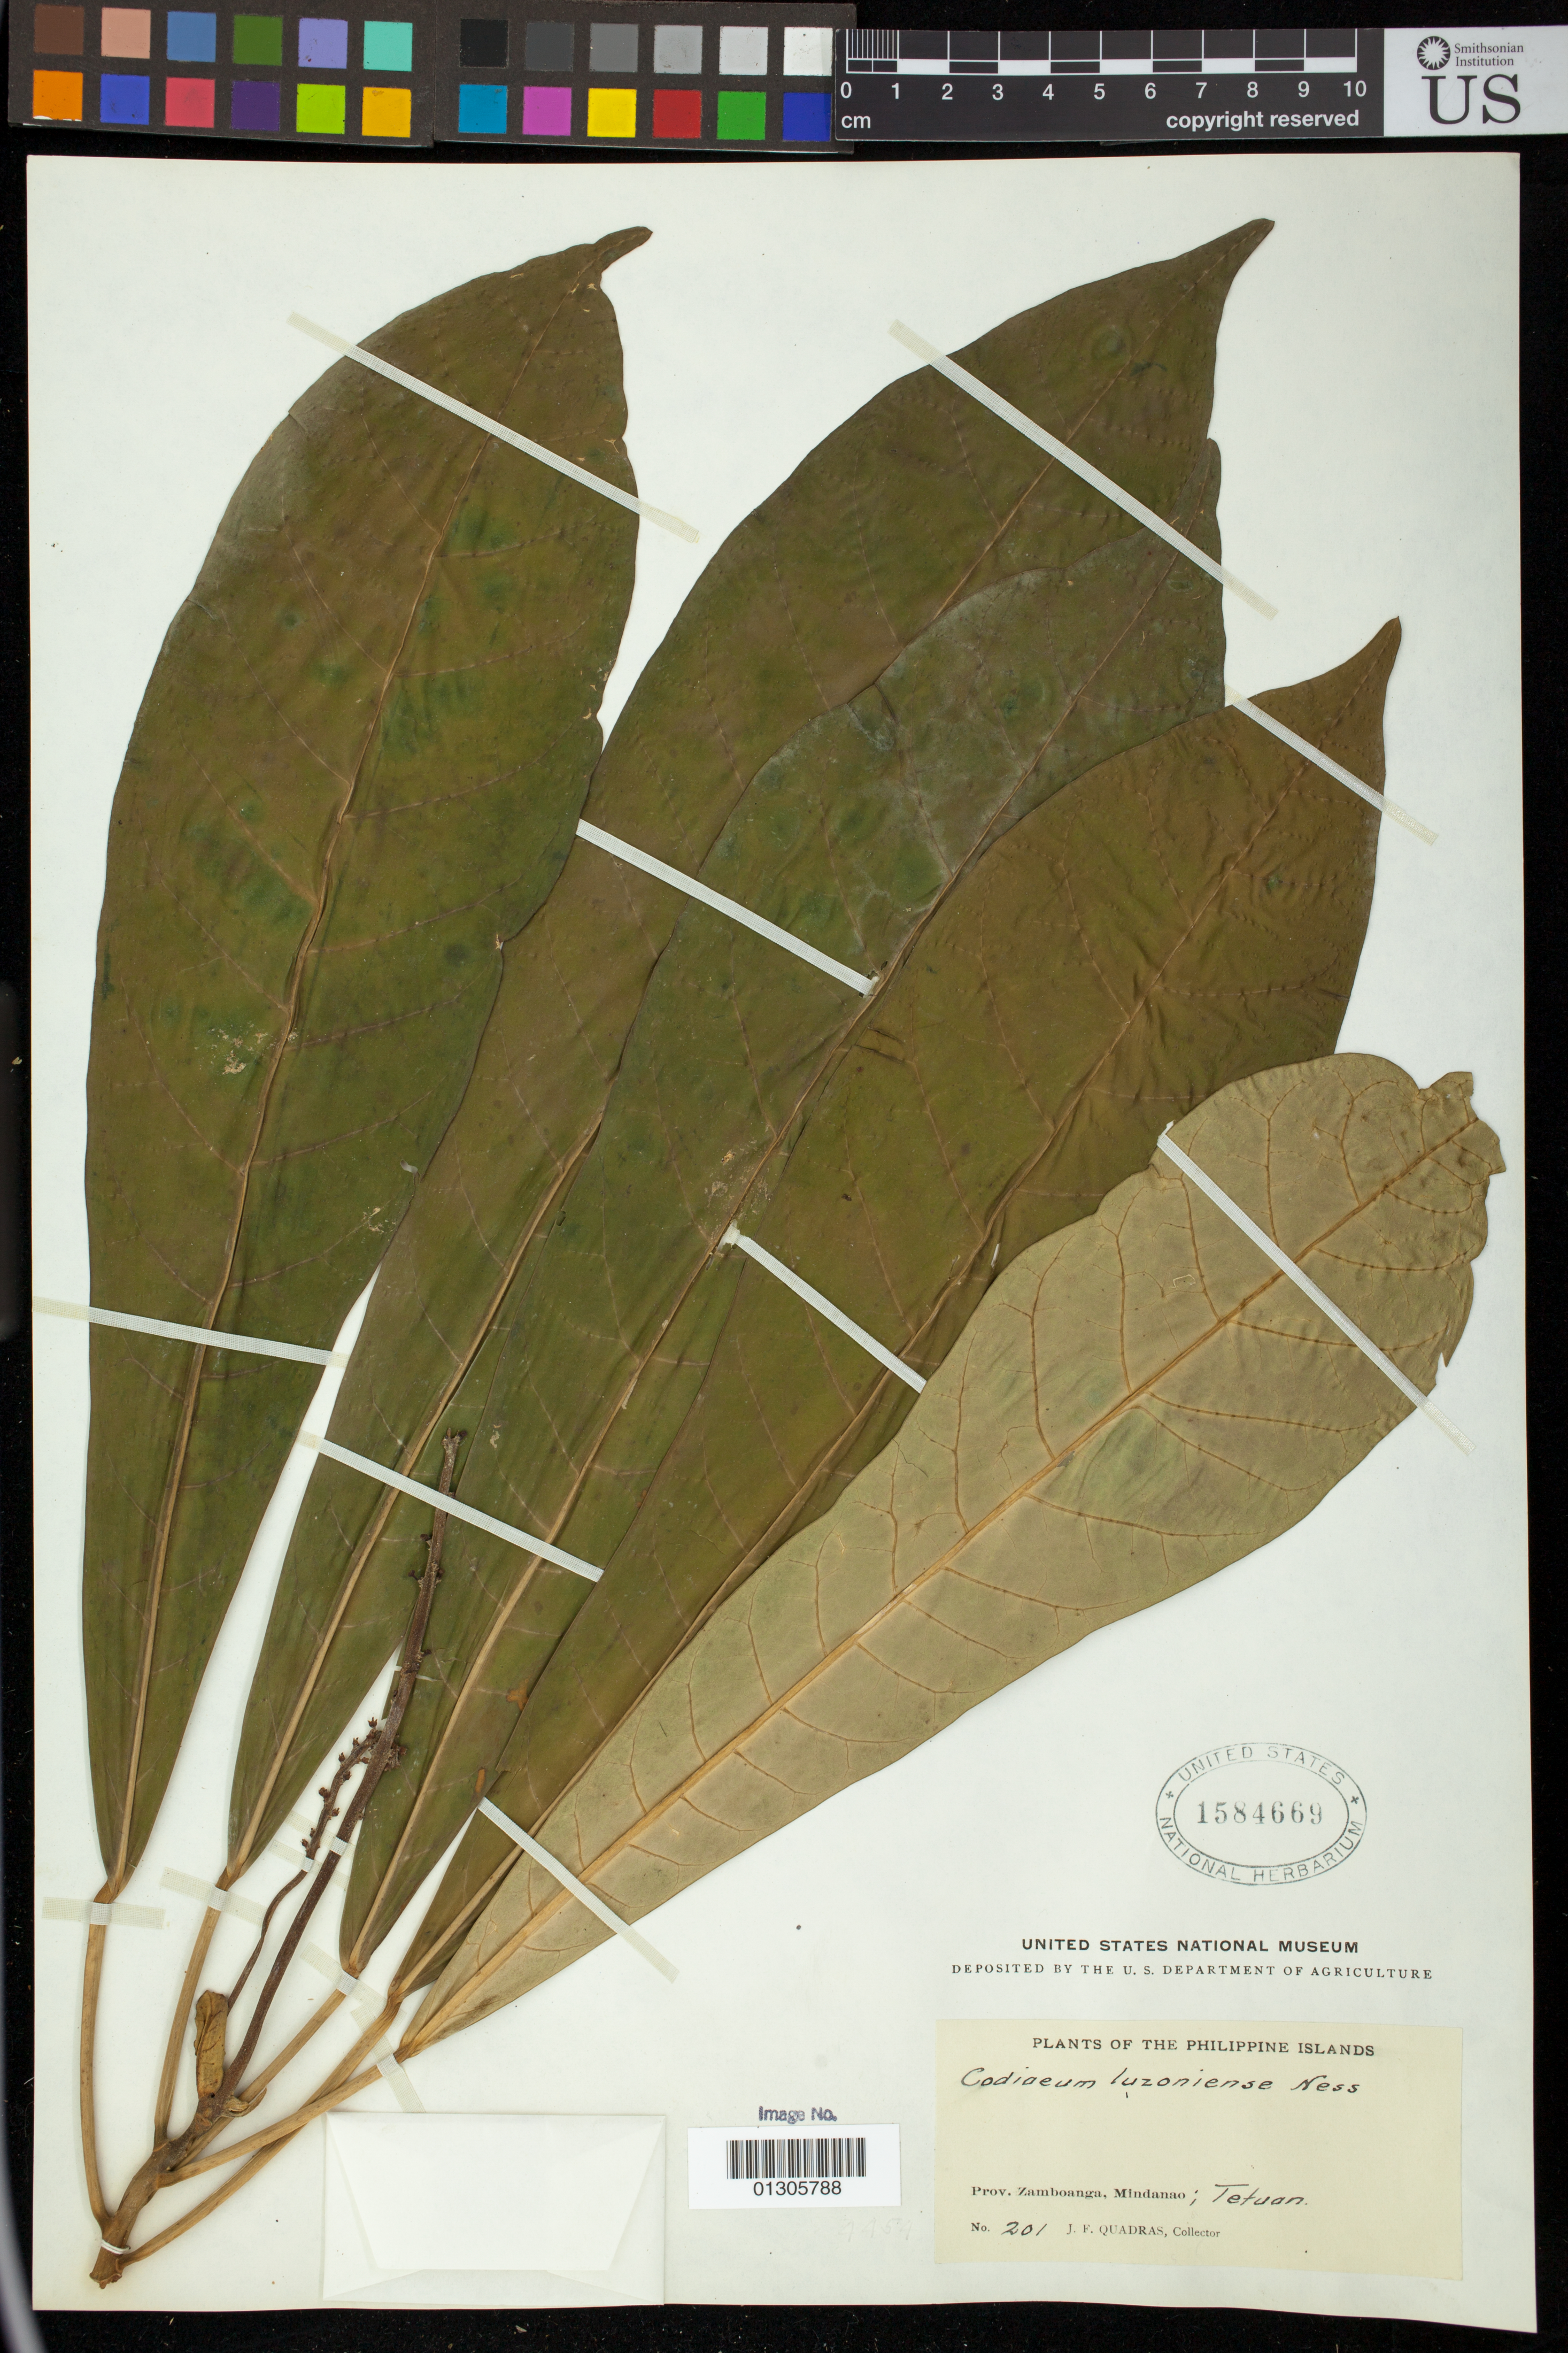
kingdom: Plantae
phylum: Tracheophyta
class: Magnoliopsida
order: Malpighiales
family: Euphorbiaceae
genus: Codiaeum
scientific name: Codiaeum luzonicum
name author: Merr.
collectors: J. Quadras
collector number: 201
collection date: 1890/1901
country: Philippines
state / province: Zamboanga Peninsula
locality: Mindanao; Tetuan.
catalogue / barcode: US 1584669